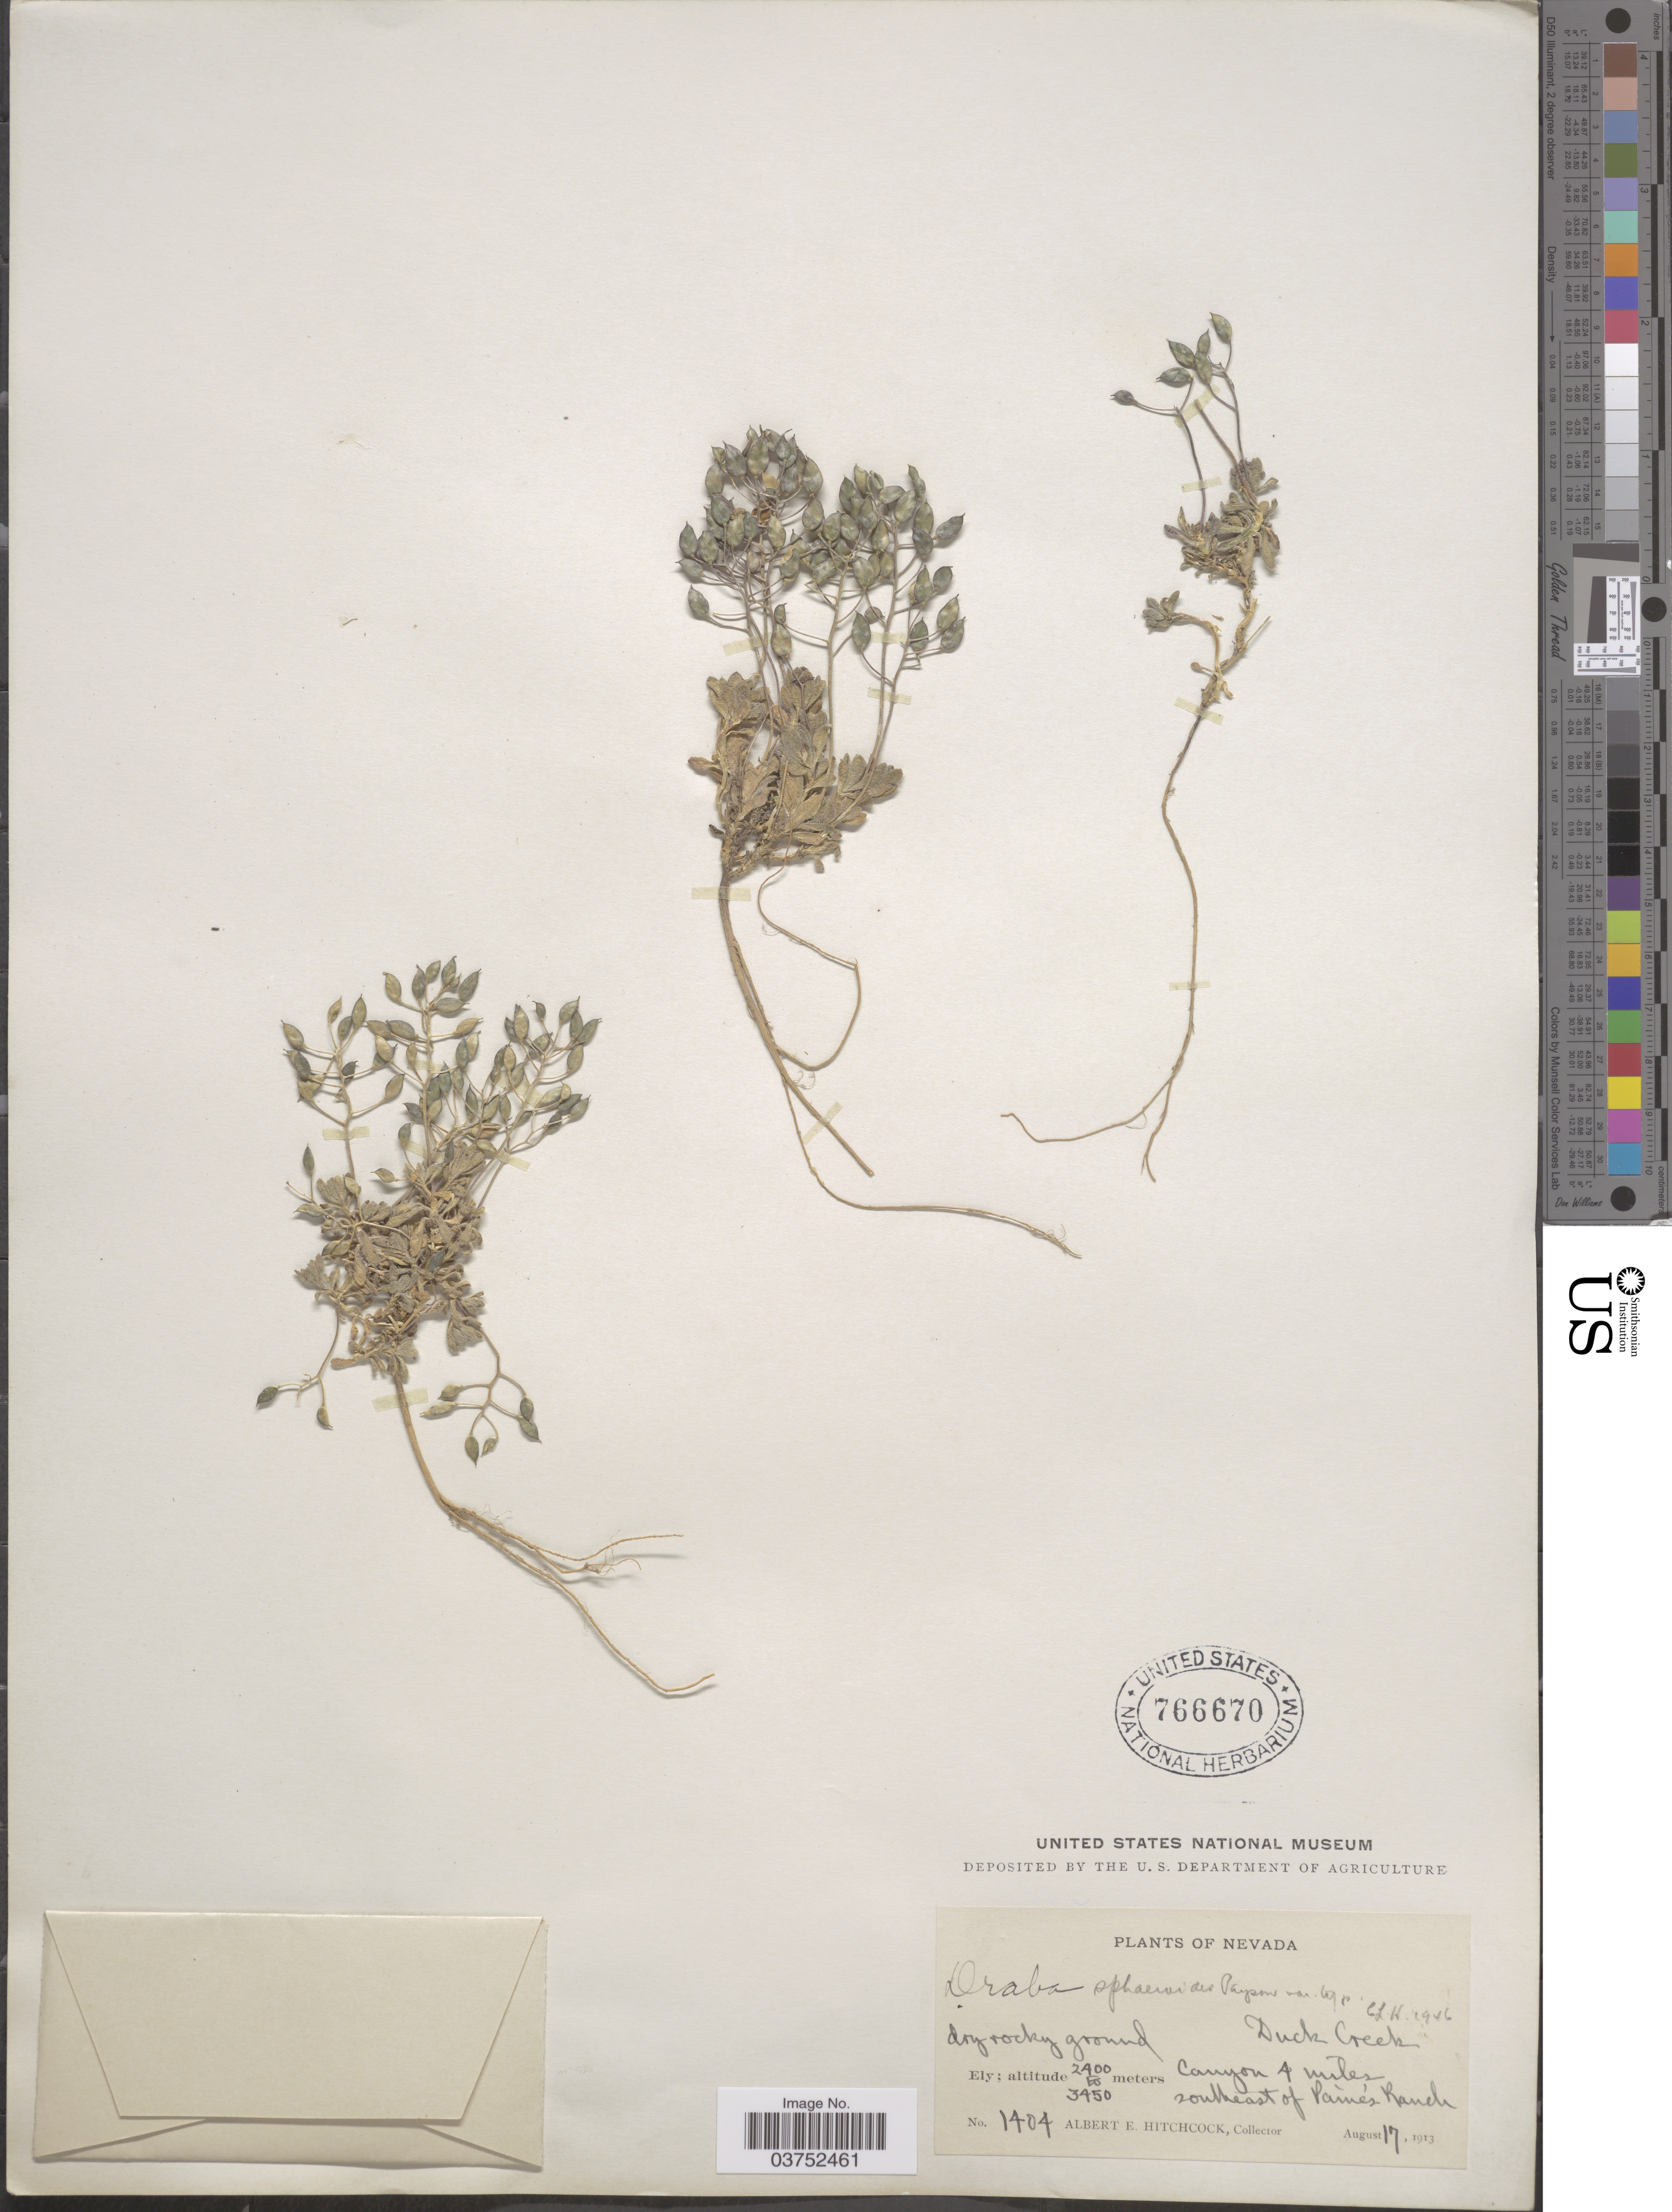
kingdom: Plantae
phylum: Tracheophyta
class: Magnoliopsida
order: Brassicales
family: Brassicaceae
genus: Draba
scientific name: Draba sphaeroides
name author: Payson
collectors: A. Hitchcock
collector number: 1404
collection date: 1913-08-17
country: United States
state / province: Nevada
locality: Duck Creek. Ely. Canyon 4 miles southeast of Paine's Ranch.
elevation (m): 2400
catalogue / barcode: US 766670